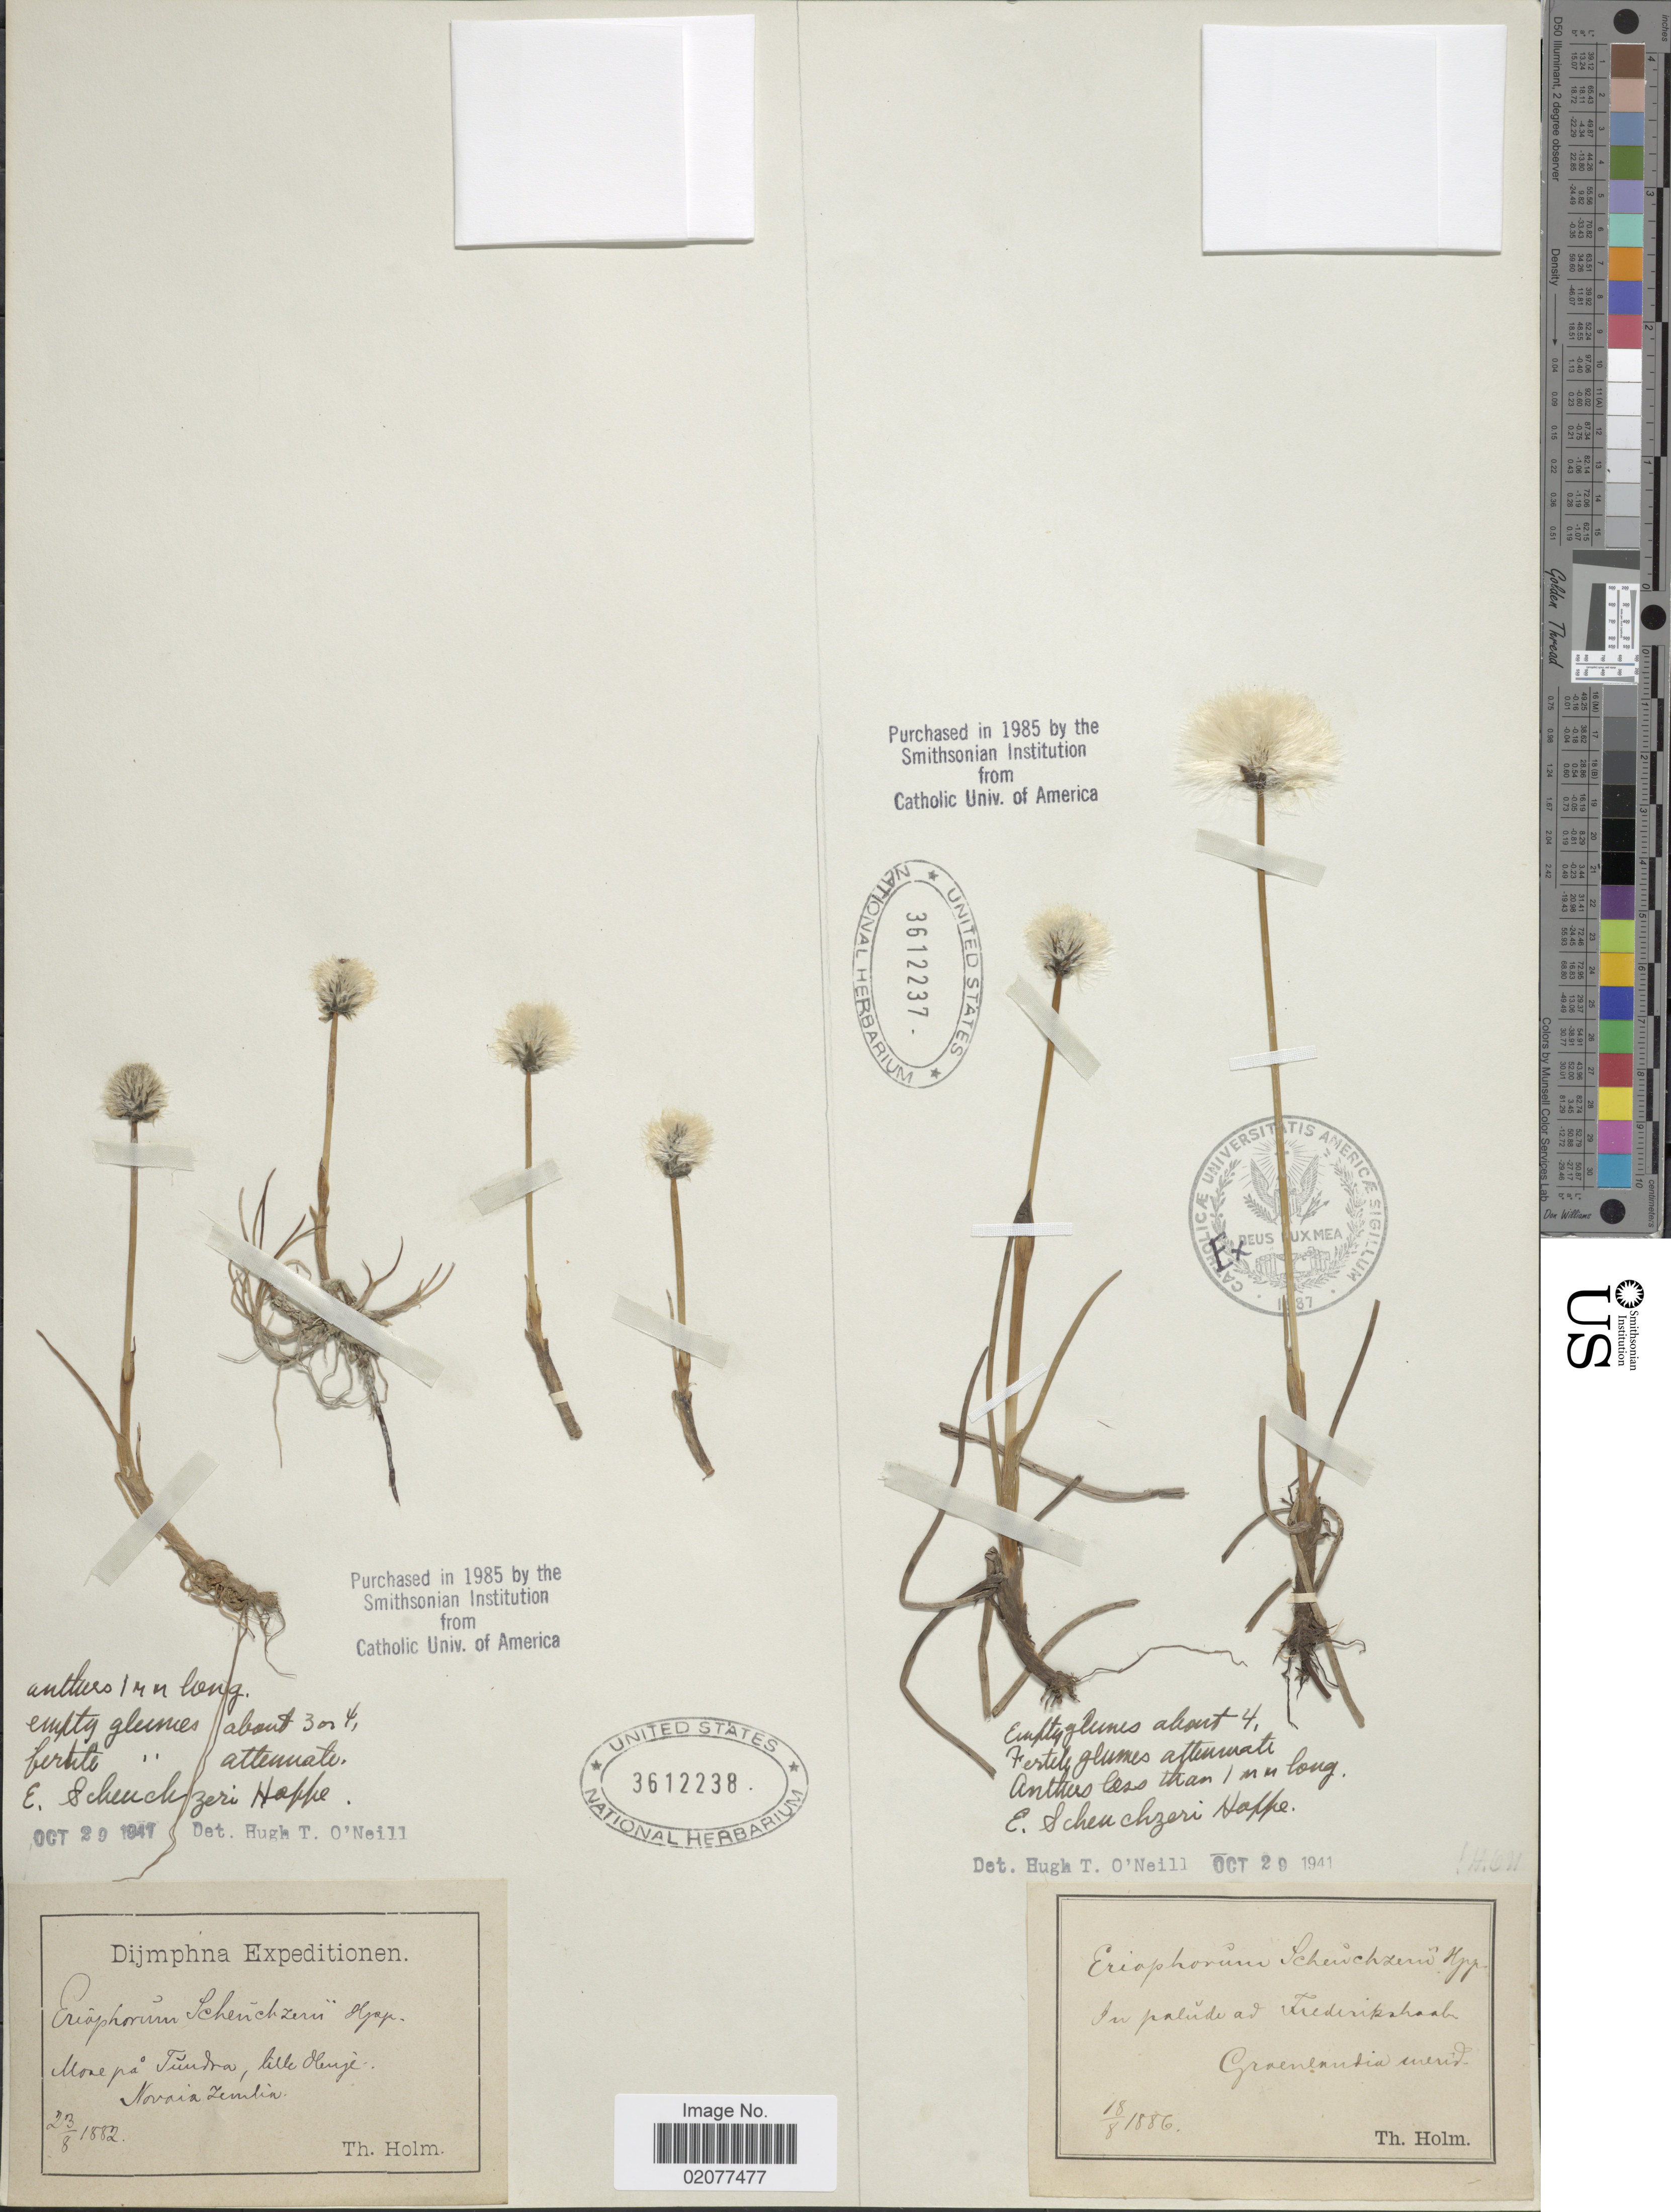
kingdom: Plantae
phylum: Tracheophyta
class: Liliopsida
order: Poales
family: Cyperaceae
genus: Eriophorum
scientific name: Eriophorum scheuchzeri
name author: Hoppe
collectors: T. Holm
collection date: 1886-08-18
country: Greenland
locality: In palude ad Frederikshaab, Groenlandia merid.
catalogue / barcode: US 3612238-2